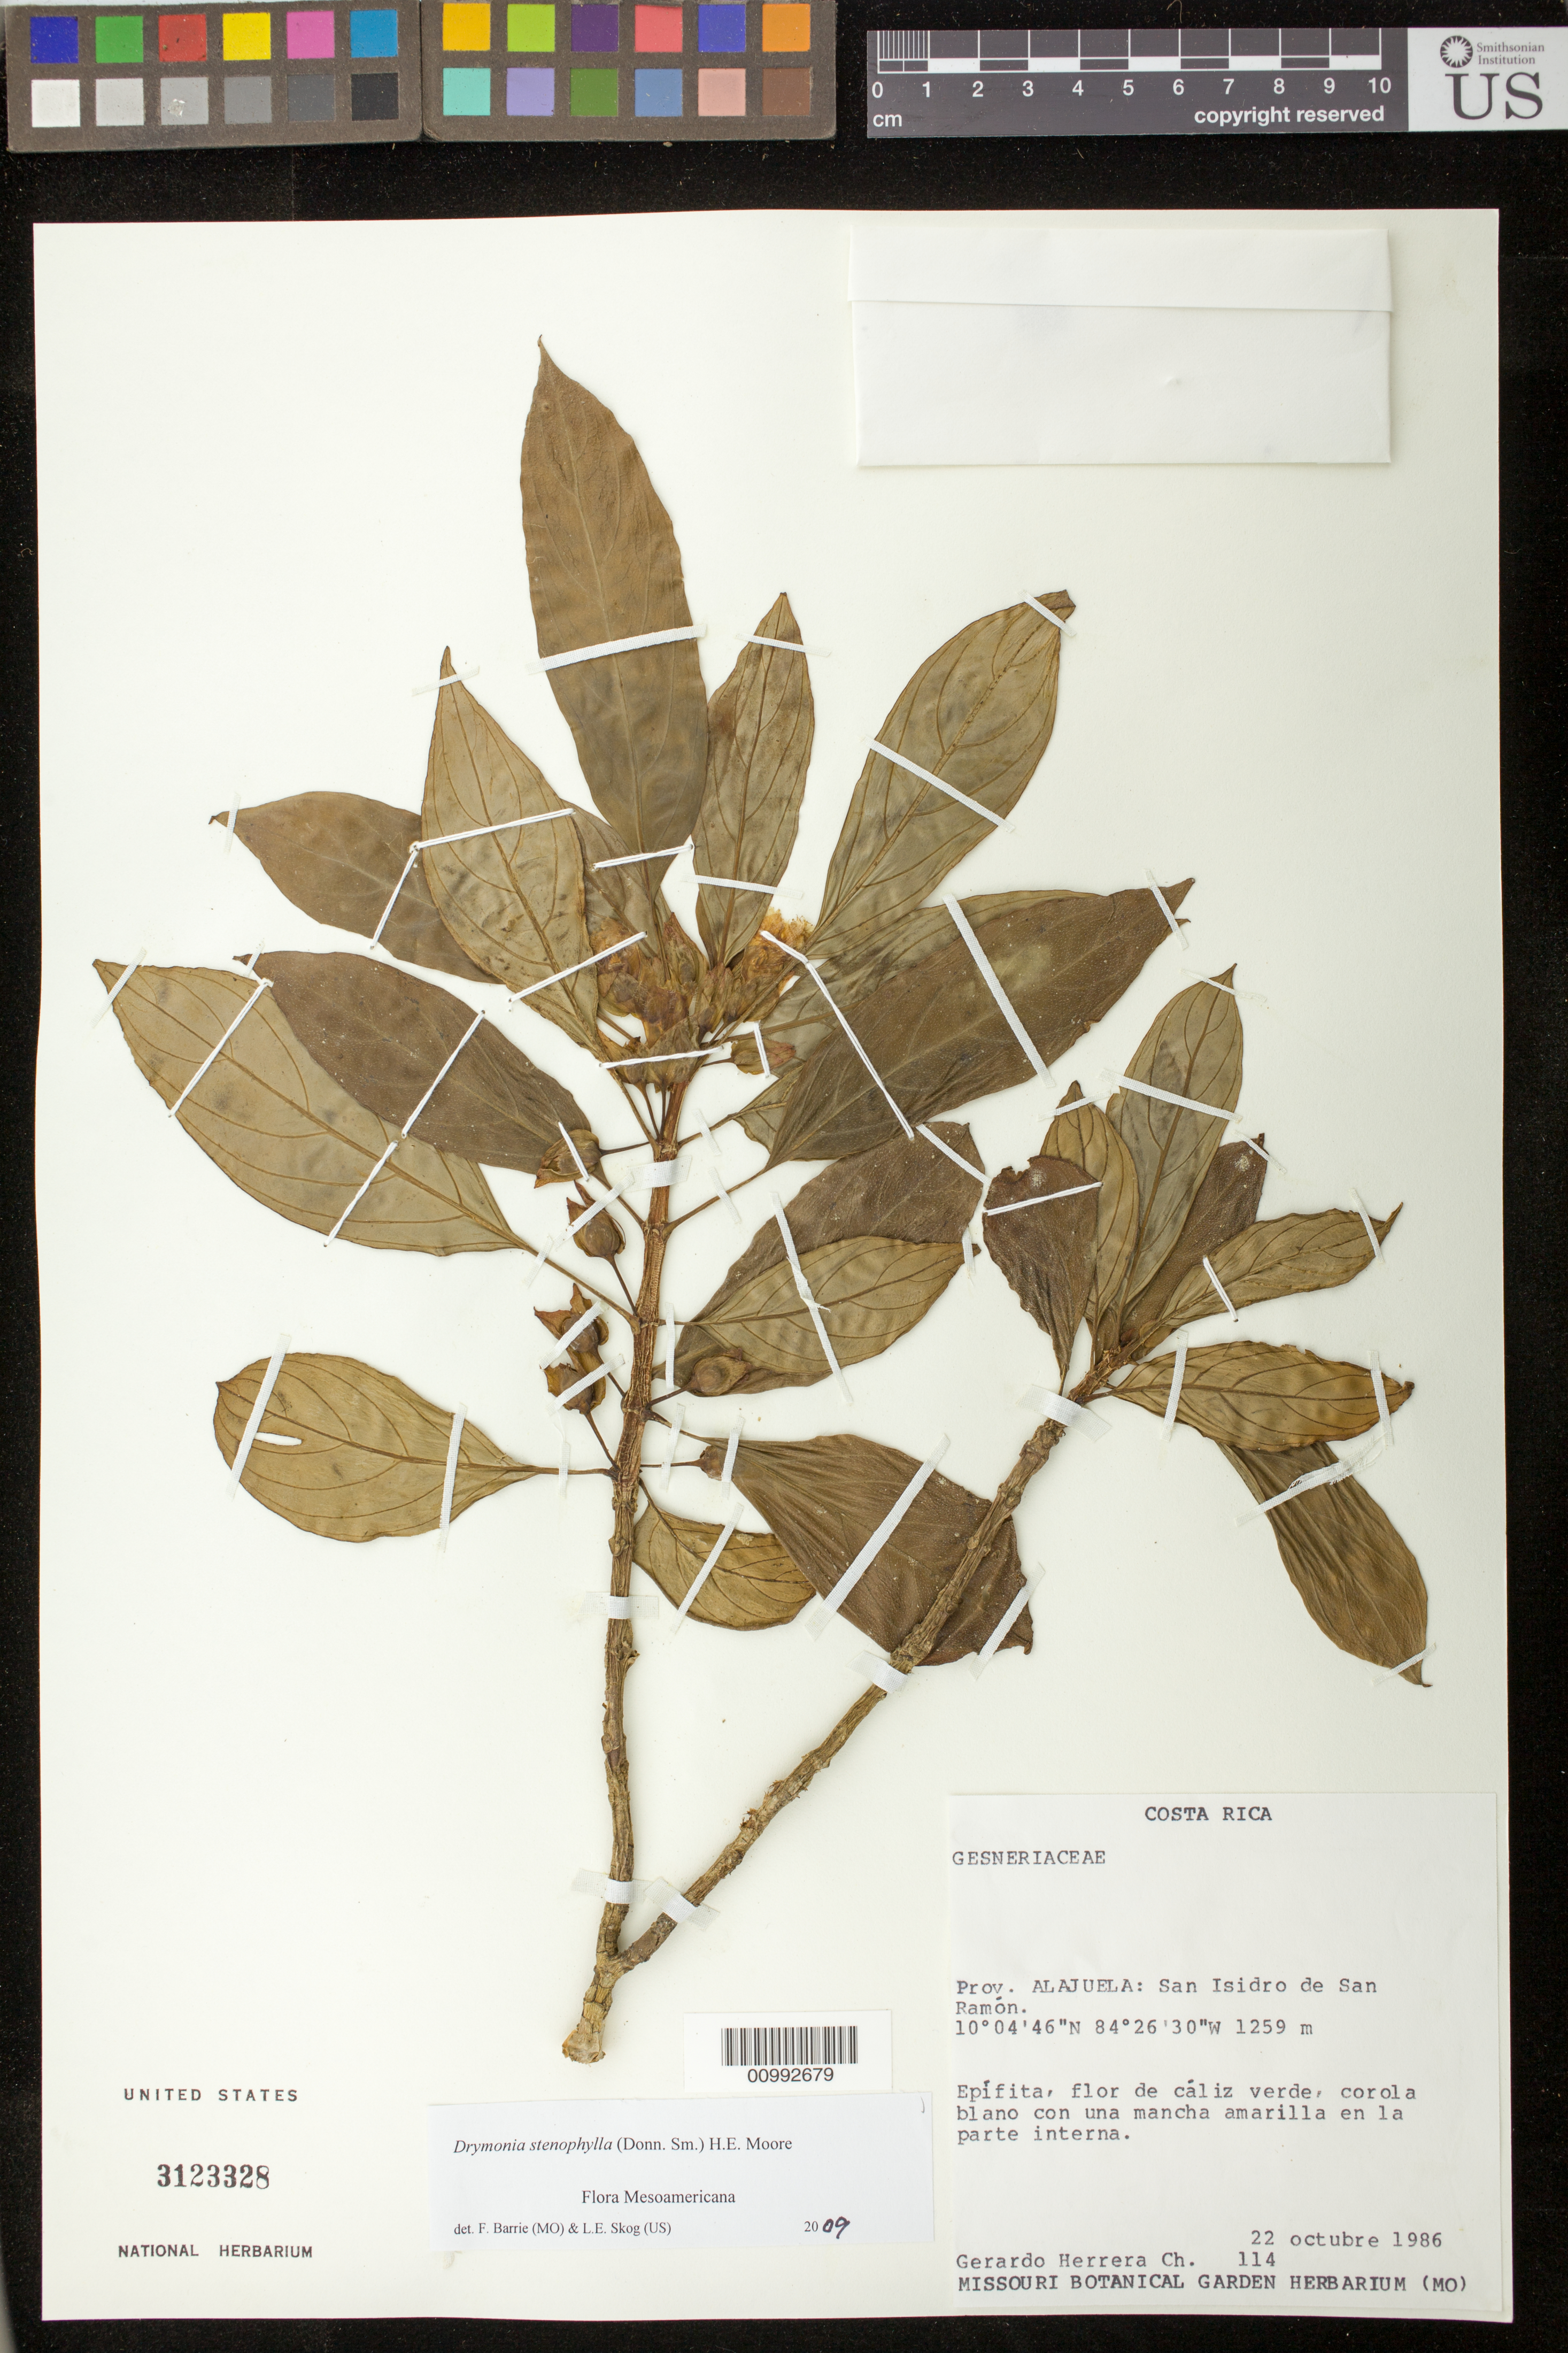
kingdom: Plantae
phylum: Tracheophyta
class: Magnoliopsida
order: Lamiales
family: Gesneriaceae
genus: Drymonia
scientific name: Drymonia stenophylla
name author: (Donn. Sm.) H.E. Moore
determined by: Barrie, F. R.; Skog, Laurence E.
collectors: G. Herrera Ch.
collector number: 114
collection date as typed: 22 Oct 1986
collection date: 1986-10-22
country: Costa Rica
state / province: Alajuela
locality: Prov. Alajuela: San Isidro de San Ramón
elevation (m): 1259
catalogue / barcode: US 3123328